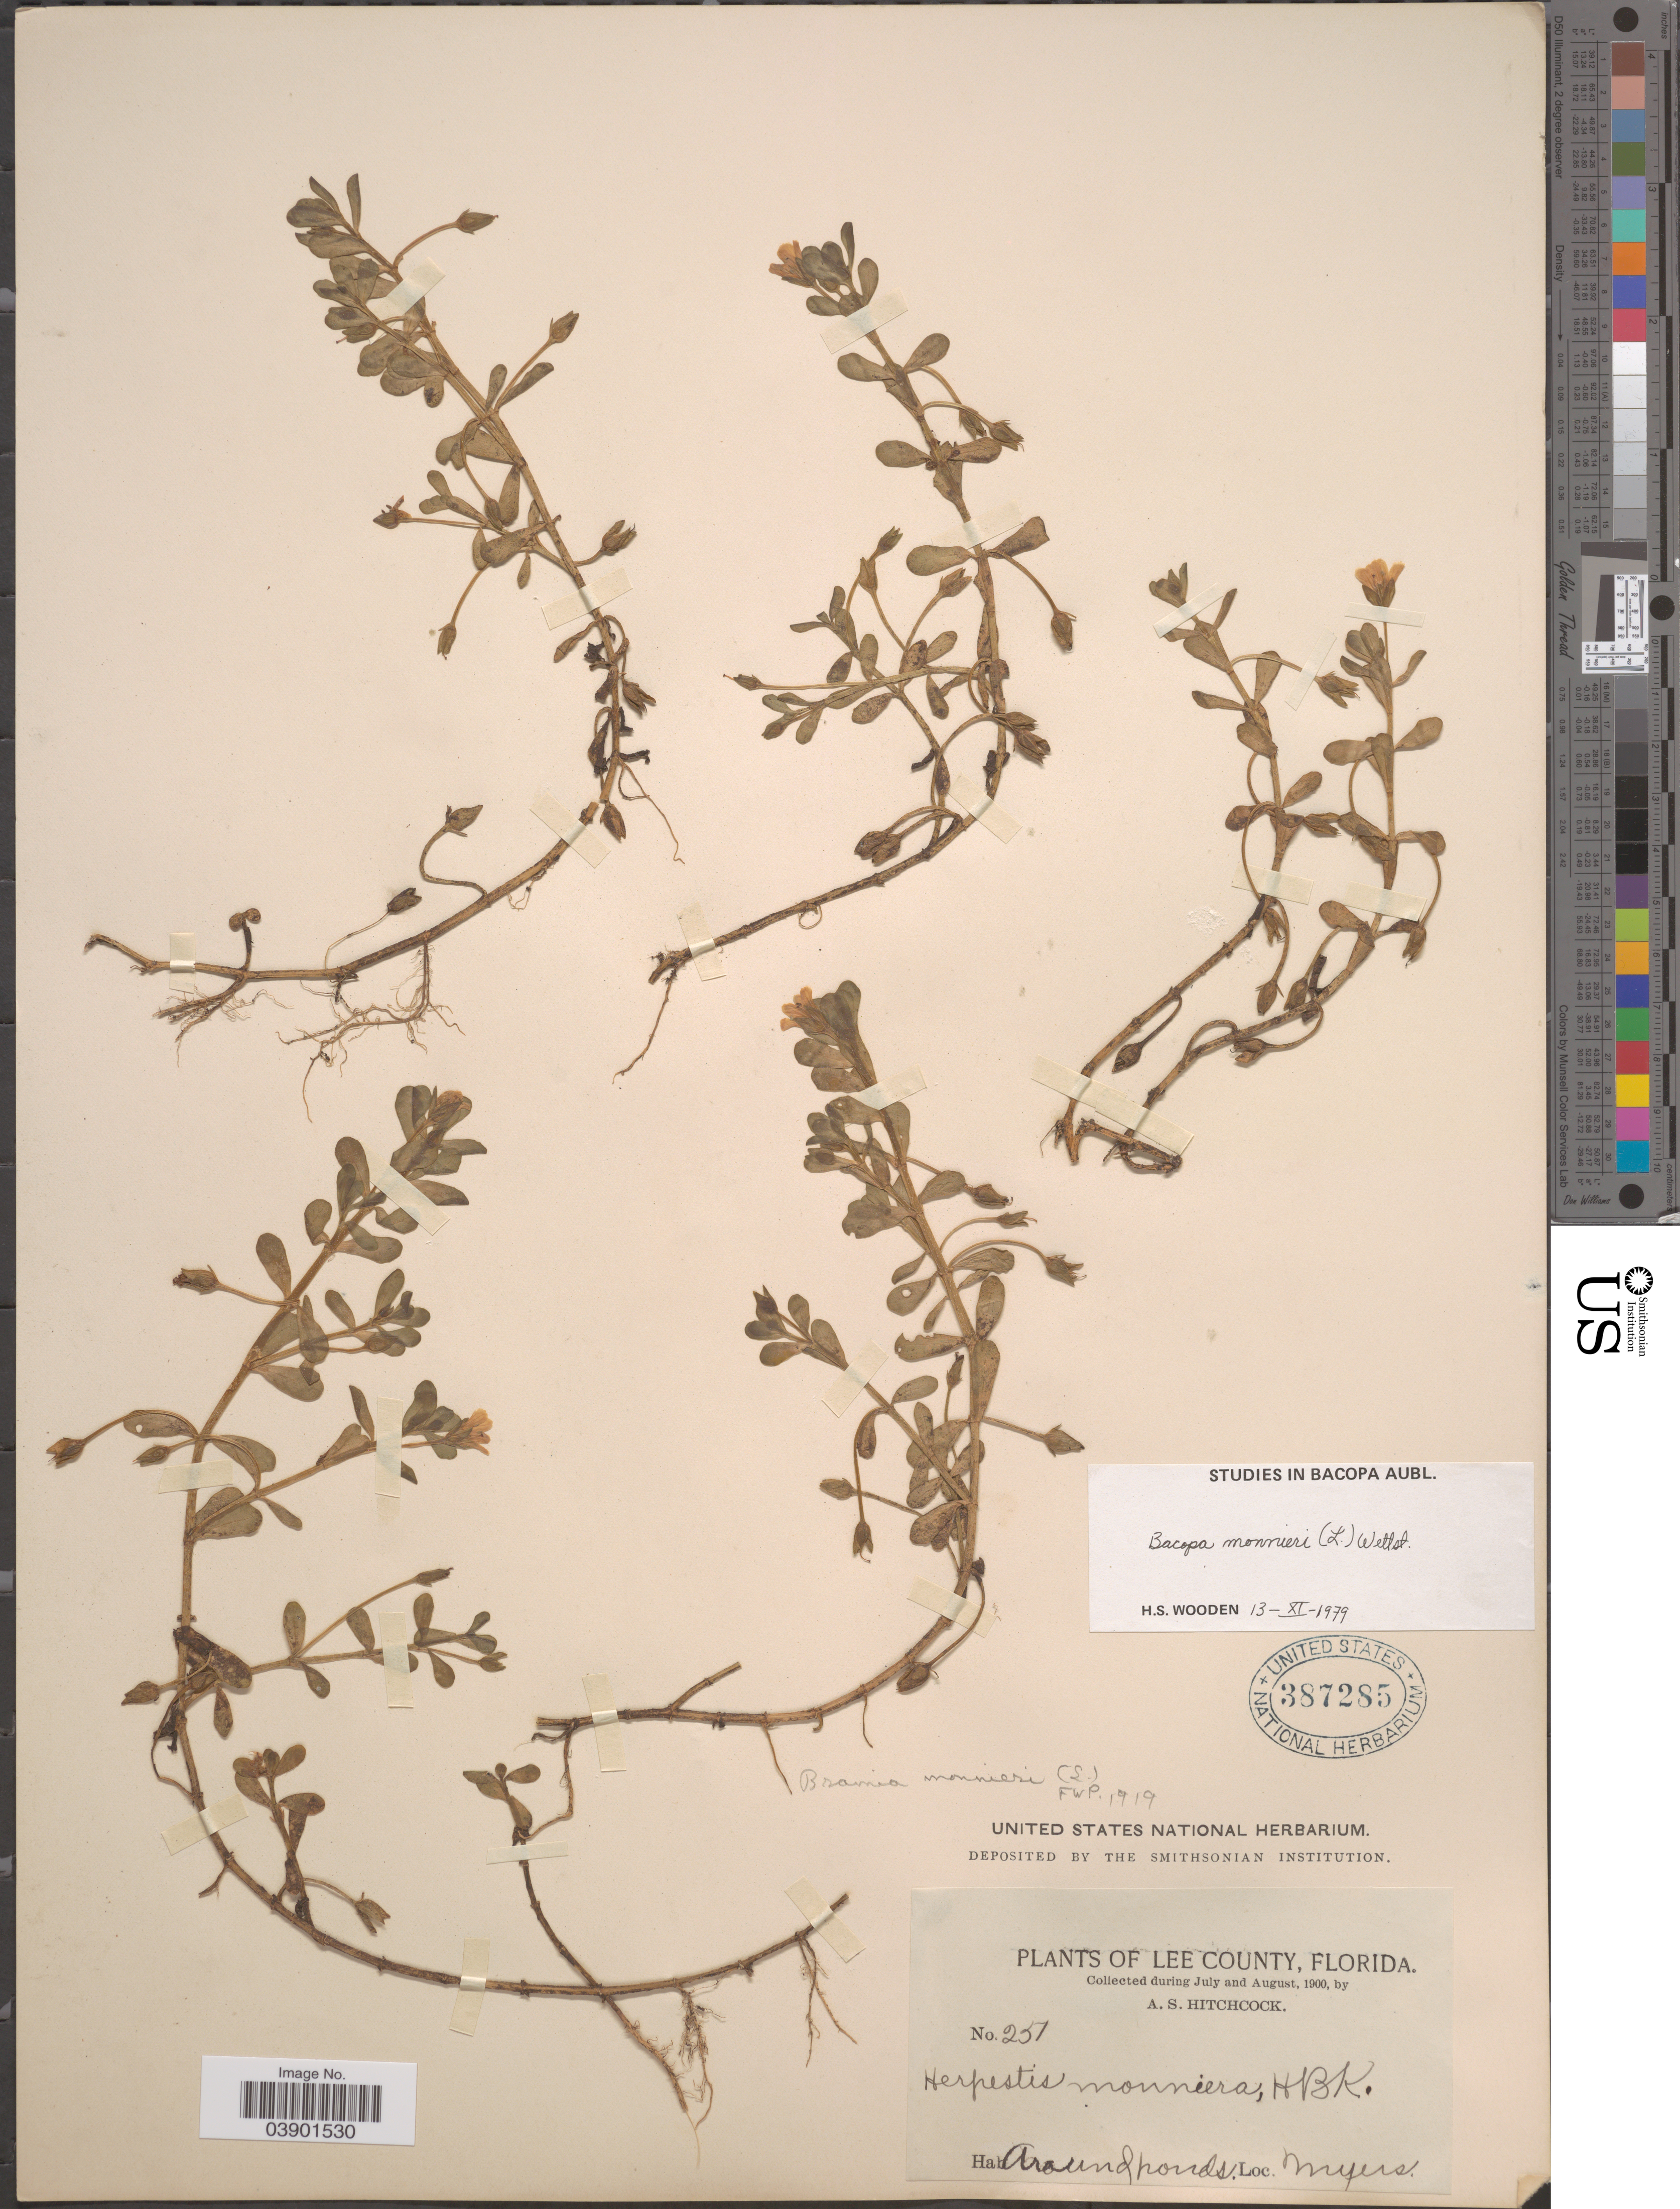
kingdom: Plantae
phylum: Tracheophyta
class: Magnoliopsida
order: Lamiales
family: Plantaginaceae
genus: Bacopa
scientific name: Bacopa monnieri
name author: (L.) Pennell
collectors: A. S. Hitchcock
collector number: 251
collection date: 1900-07/1900-08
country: United States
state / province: Florida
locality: Lee County. Myers.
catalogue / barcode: US 387285